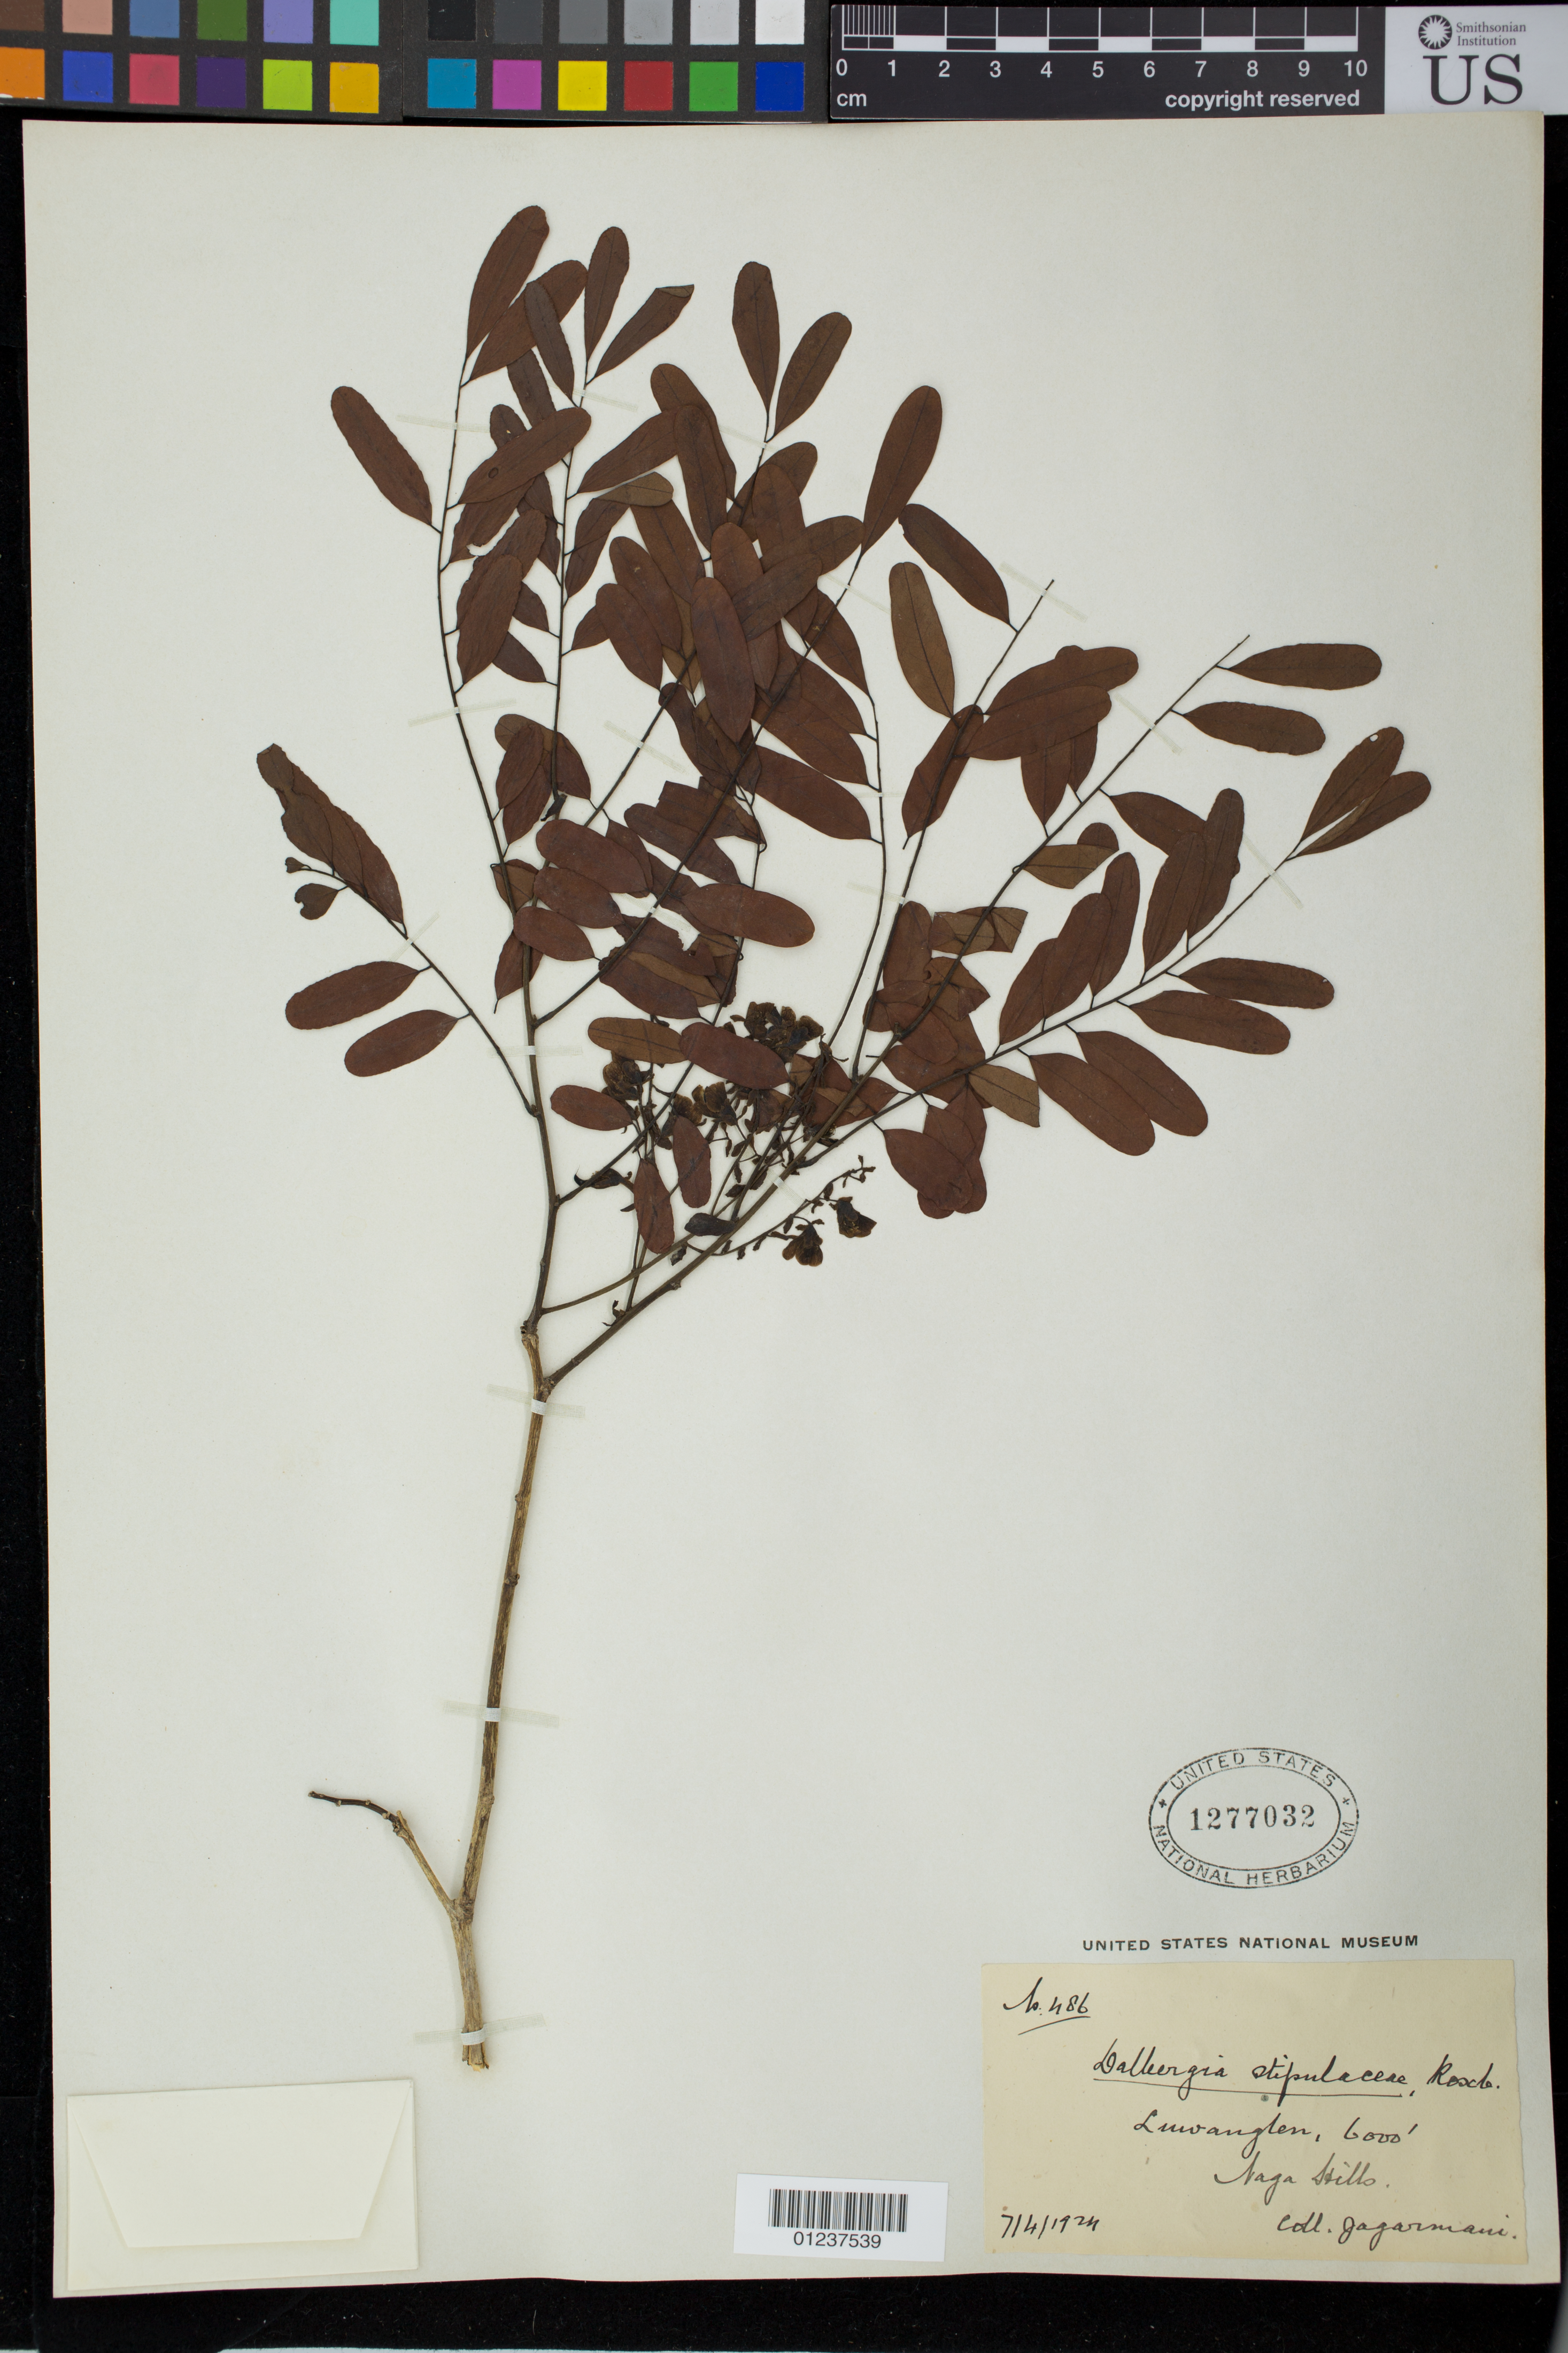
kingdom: Plantae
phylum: Tracheophyta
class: Magnoliopsida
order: Fabales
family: Fabaceae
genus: Dalbergia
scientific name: Dalbergia stipulacea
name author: Roxb.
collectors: -. Jagarmani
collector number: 486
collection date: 1924-04-07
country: India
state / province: Nagaland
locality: Naga Hills. Luwanglen.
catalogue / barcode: US 1277032